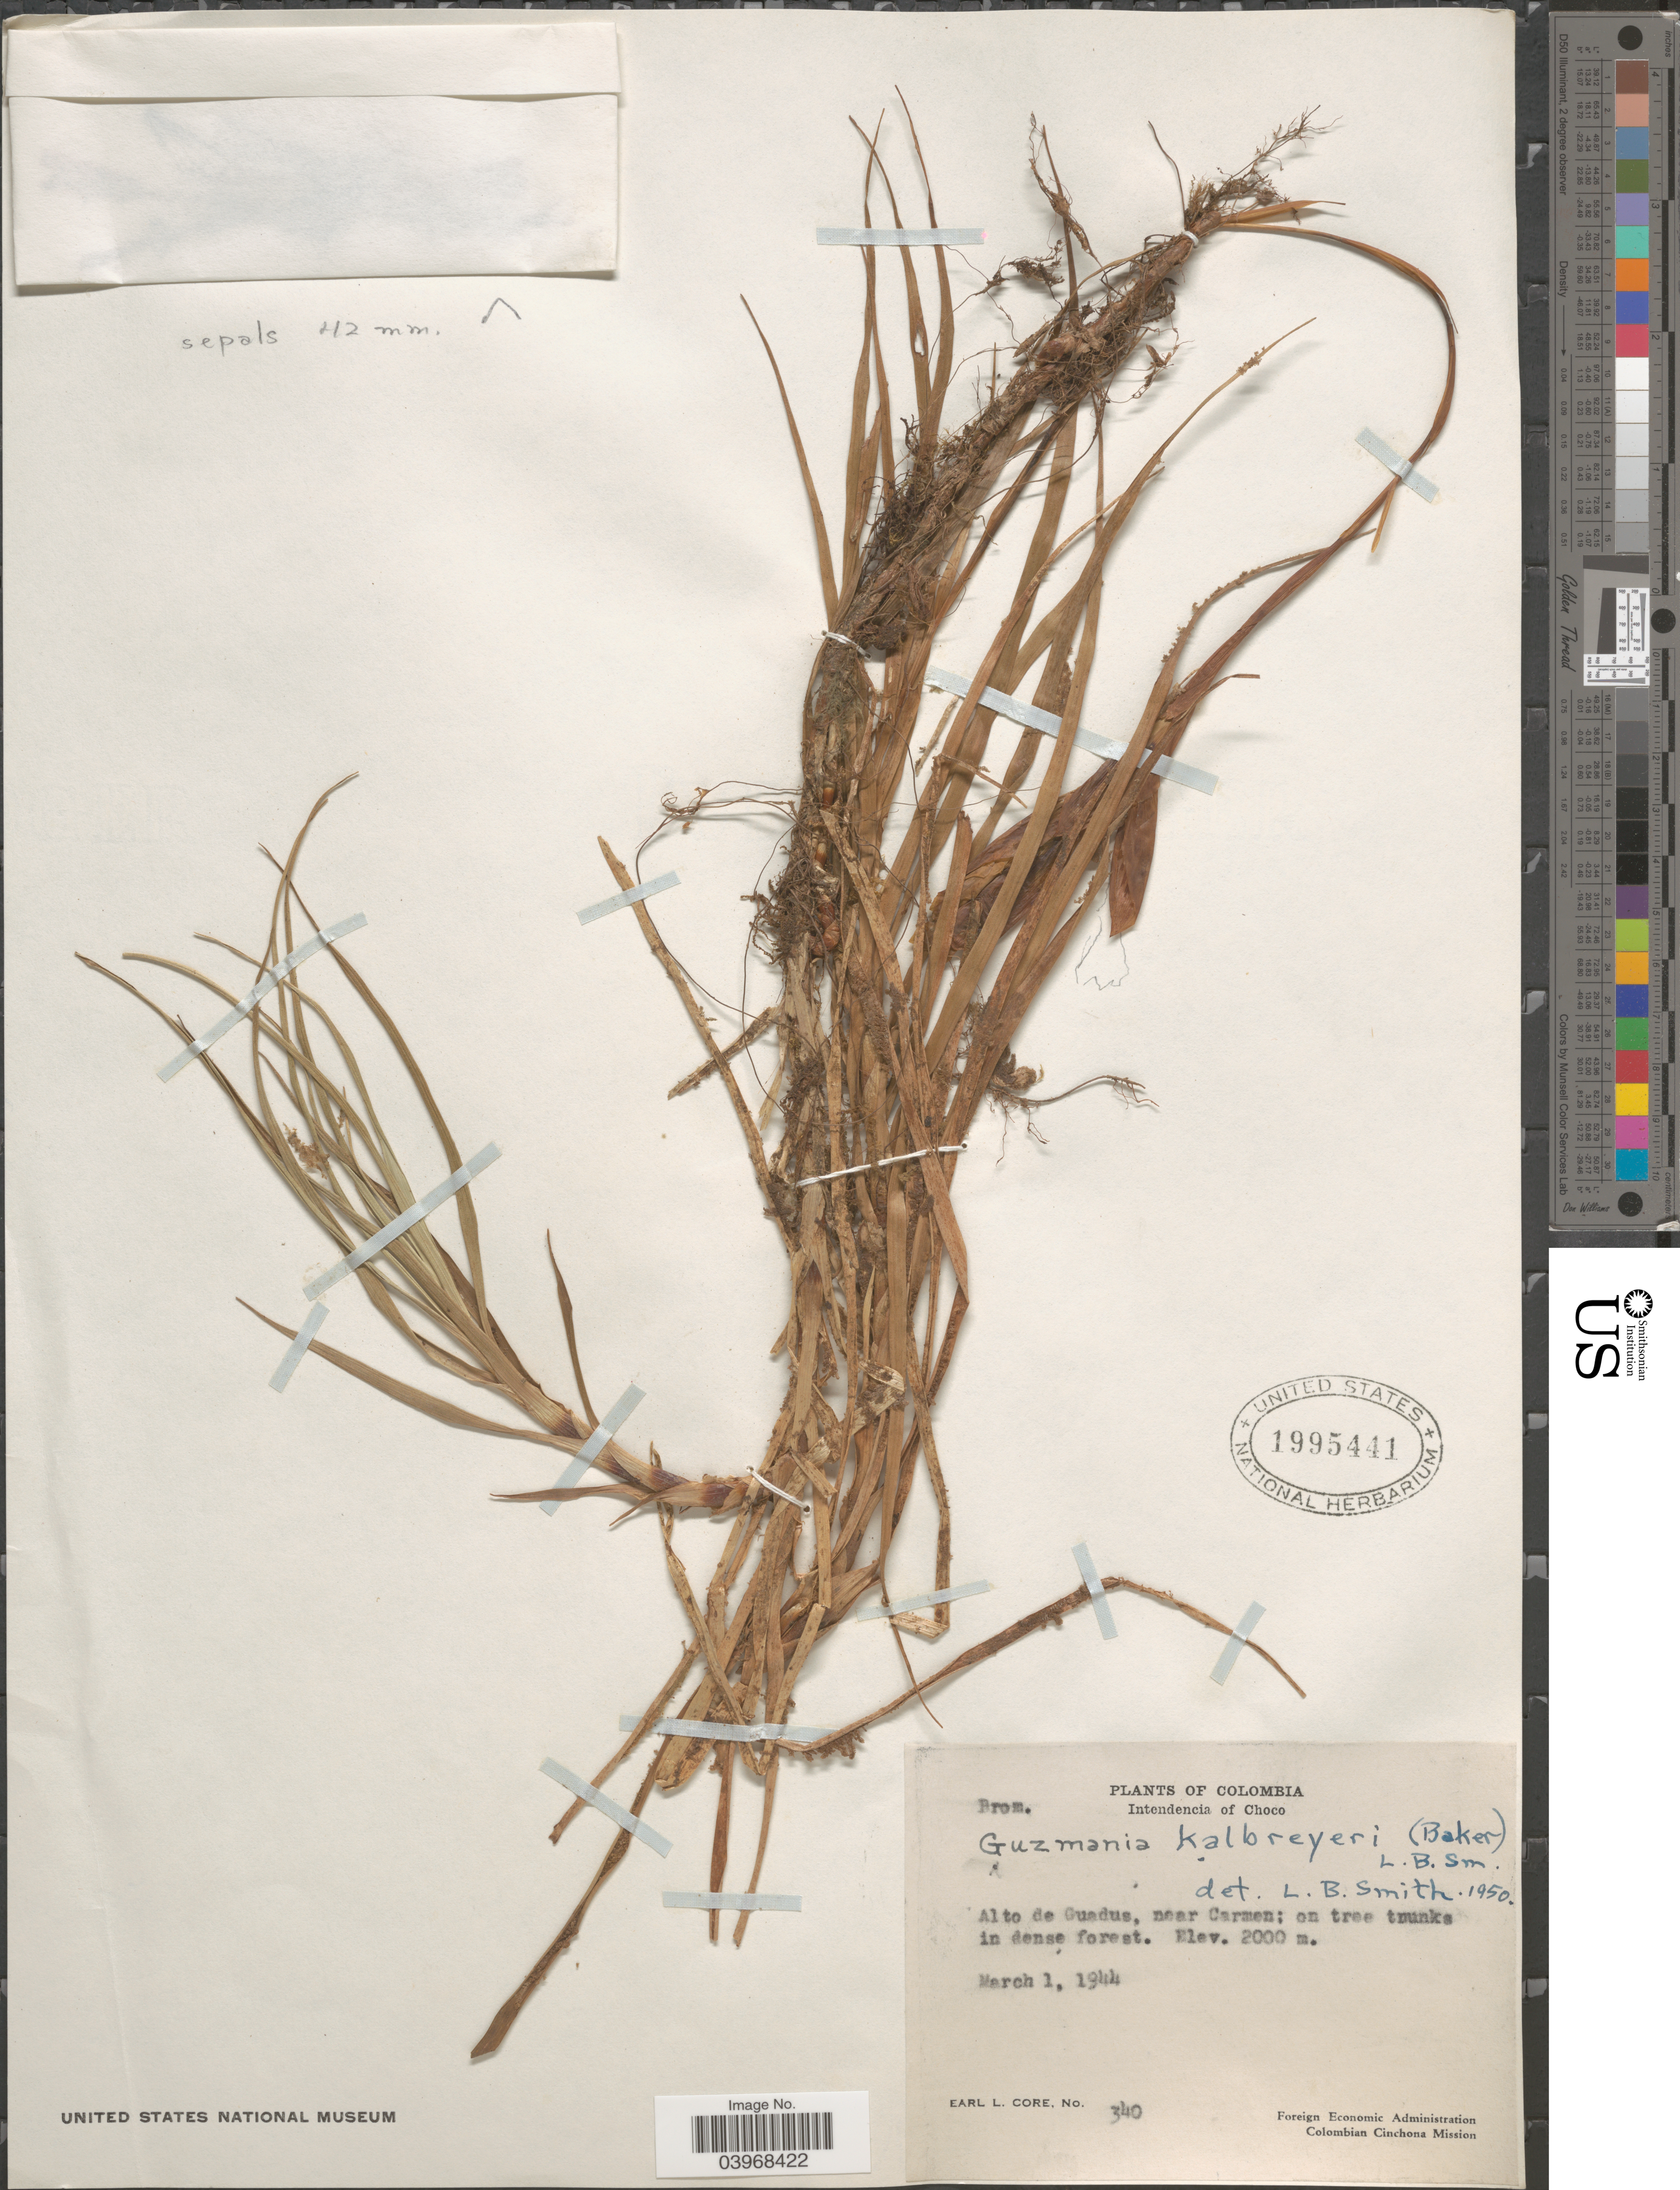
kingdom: Plantae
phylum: Tracheophyta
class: Liliopsida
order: Poales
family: Bromeliaceae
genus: Guzmania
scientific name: Guzmania kalbreyeri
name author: (Baker) L.B. Sm.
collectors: E. L. Core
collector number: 340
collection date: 1944-03-01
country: Colombia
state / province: Chocó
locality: Intendencia of Choco. Alto de Guadus, near Carmen.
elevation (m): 2000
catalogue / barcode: US 1995441